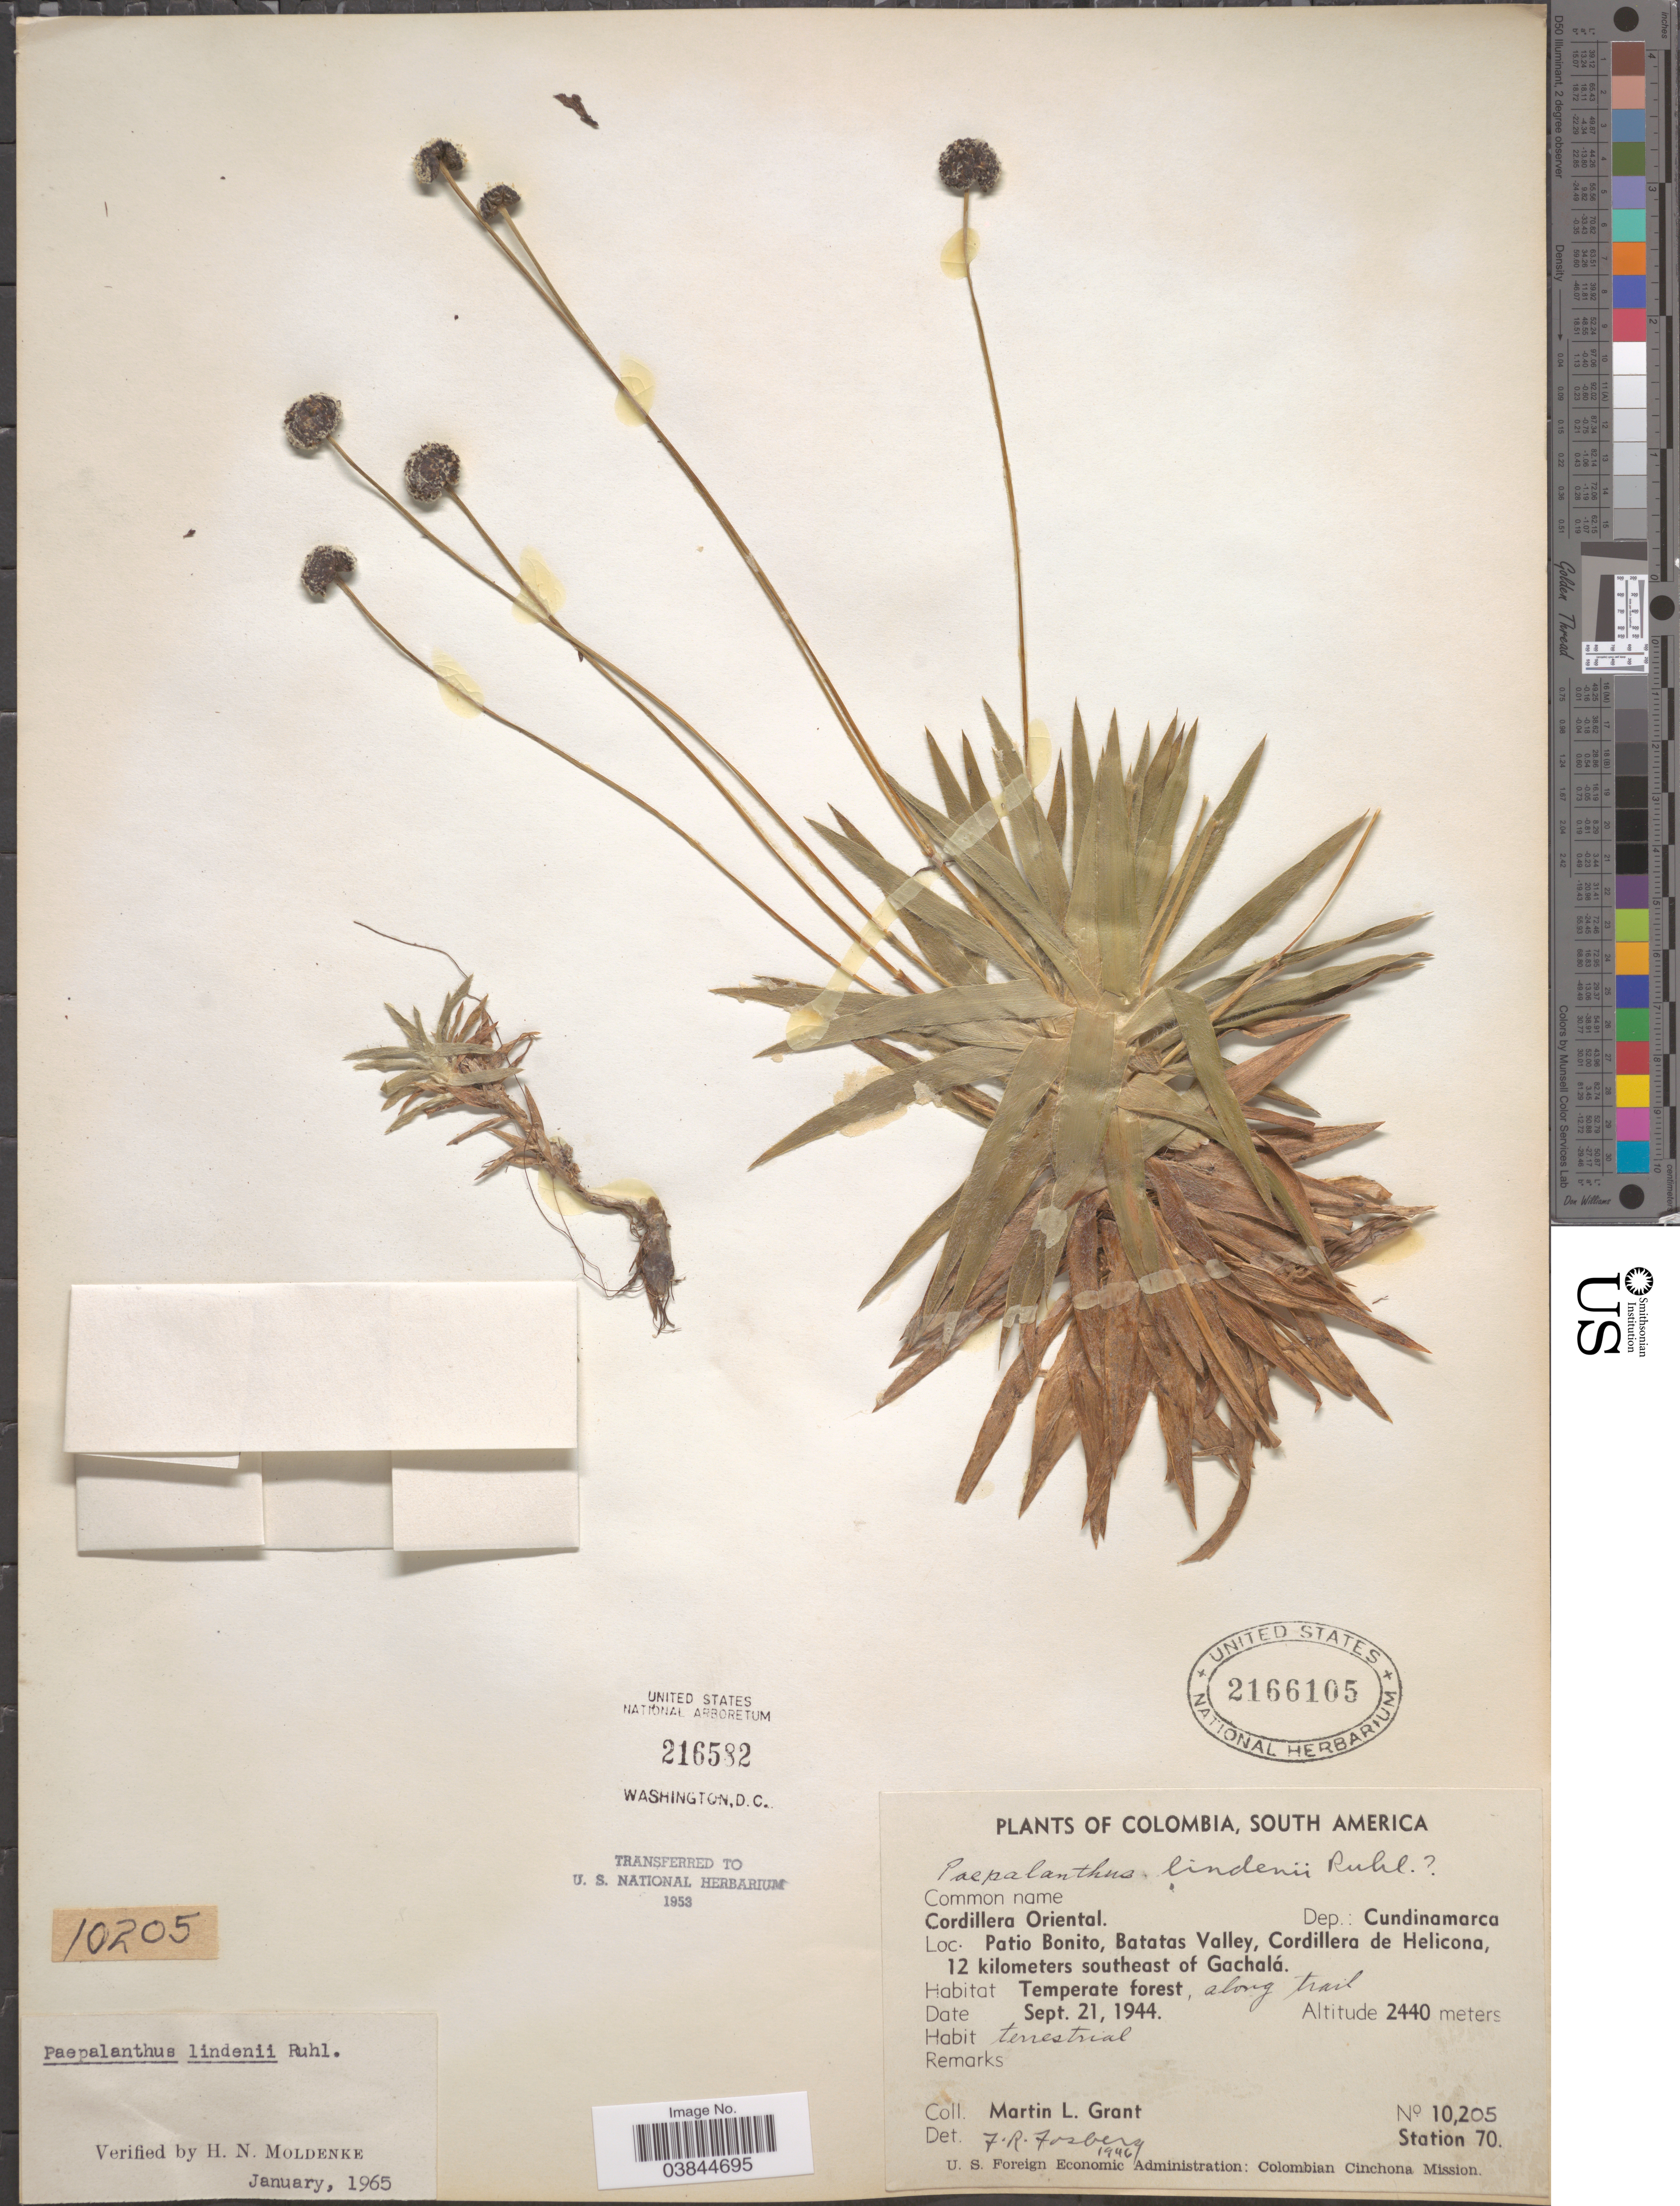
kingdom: Plantae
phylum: Tracheophyta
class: Liliopsida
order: Poales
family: Eriocaulaceae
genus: Paepalanthus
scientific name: Paepalanthus andicola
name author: Körn.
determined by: Sauthier, Laura Jeanne, (SPF), Universidade de Sao Paulo (BRAZIL)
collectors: M. L. Grant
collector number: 10205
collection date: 1944-09-21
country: Colombia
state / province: Cundinamarca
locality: Cordillera Oriental. Dep.: Cundinamarca. Patio Bonito, Batatas Valley, Cordillera de Helicona, 12 kilometers southeast of Gachalá. Along trail. Station 70.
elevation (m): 2440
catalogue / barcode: US 2166105